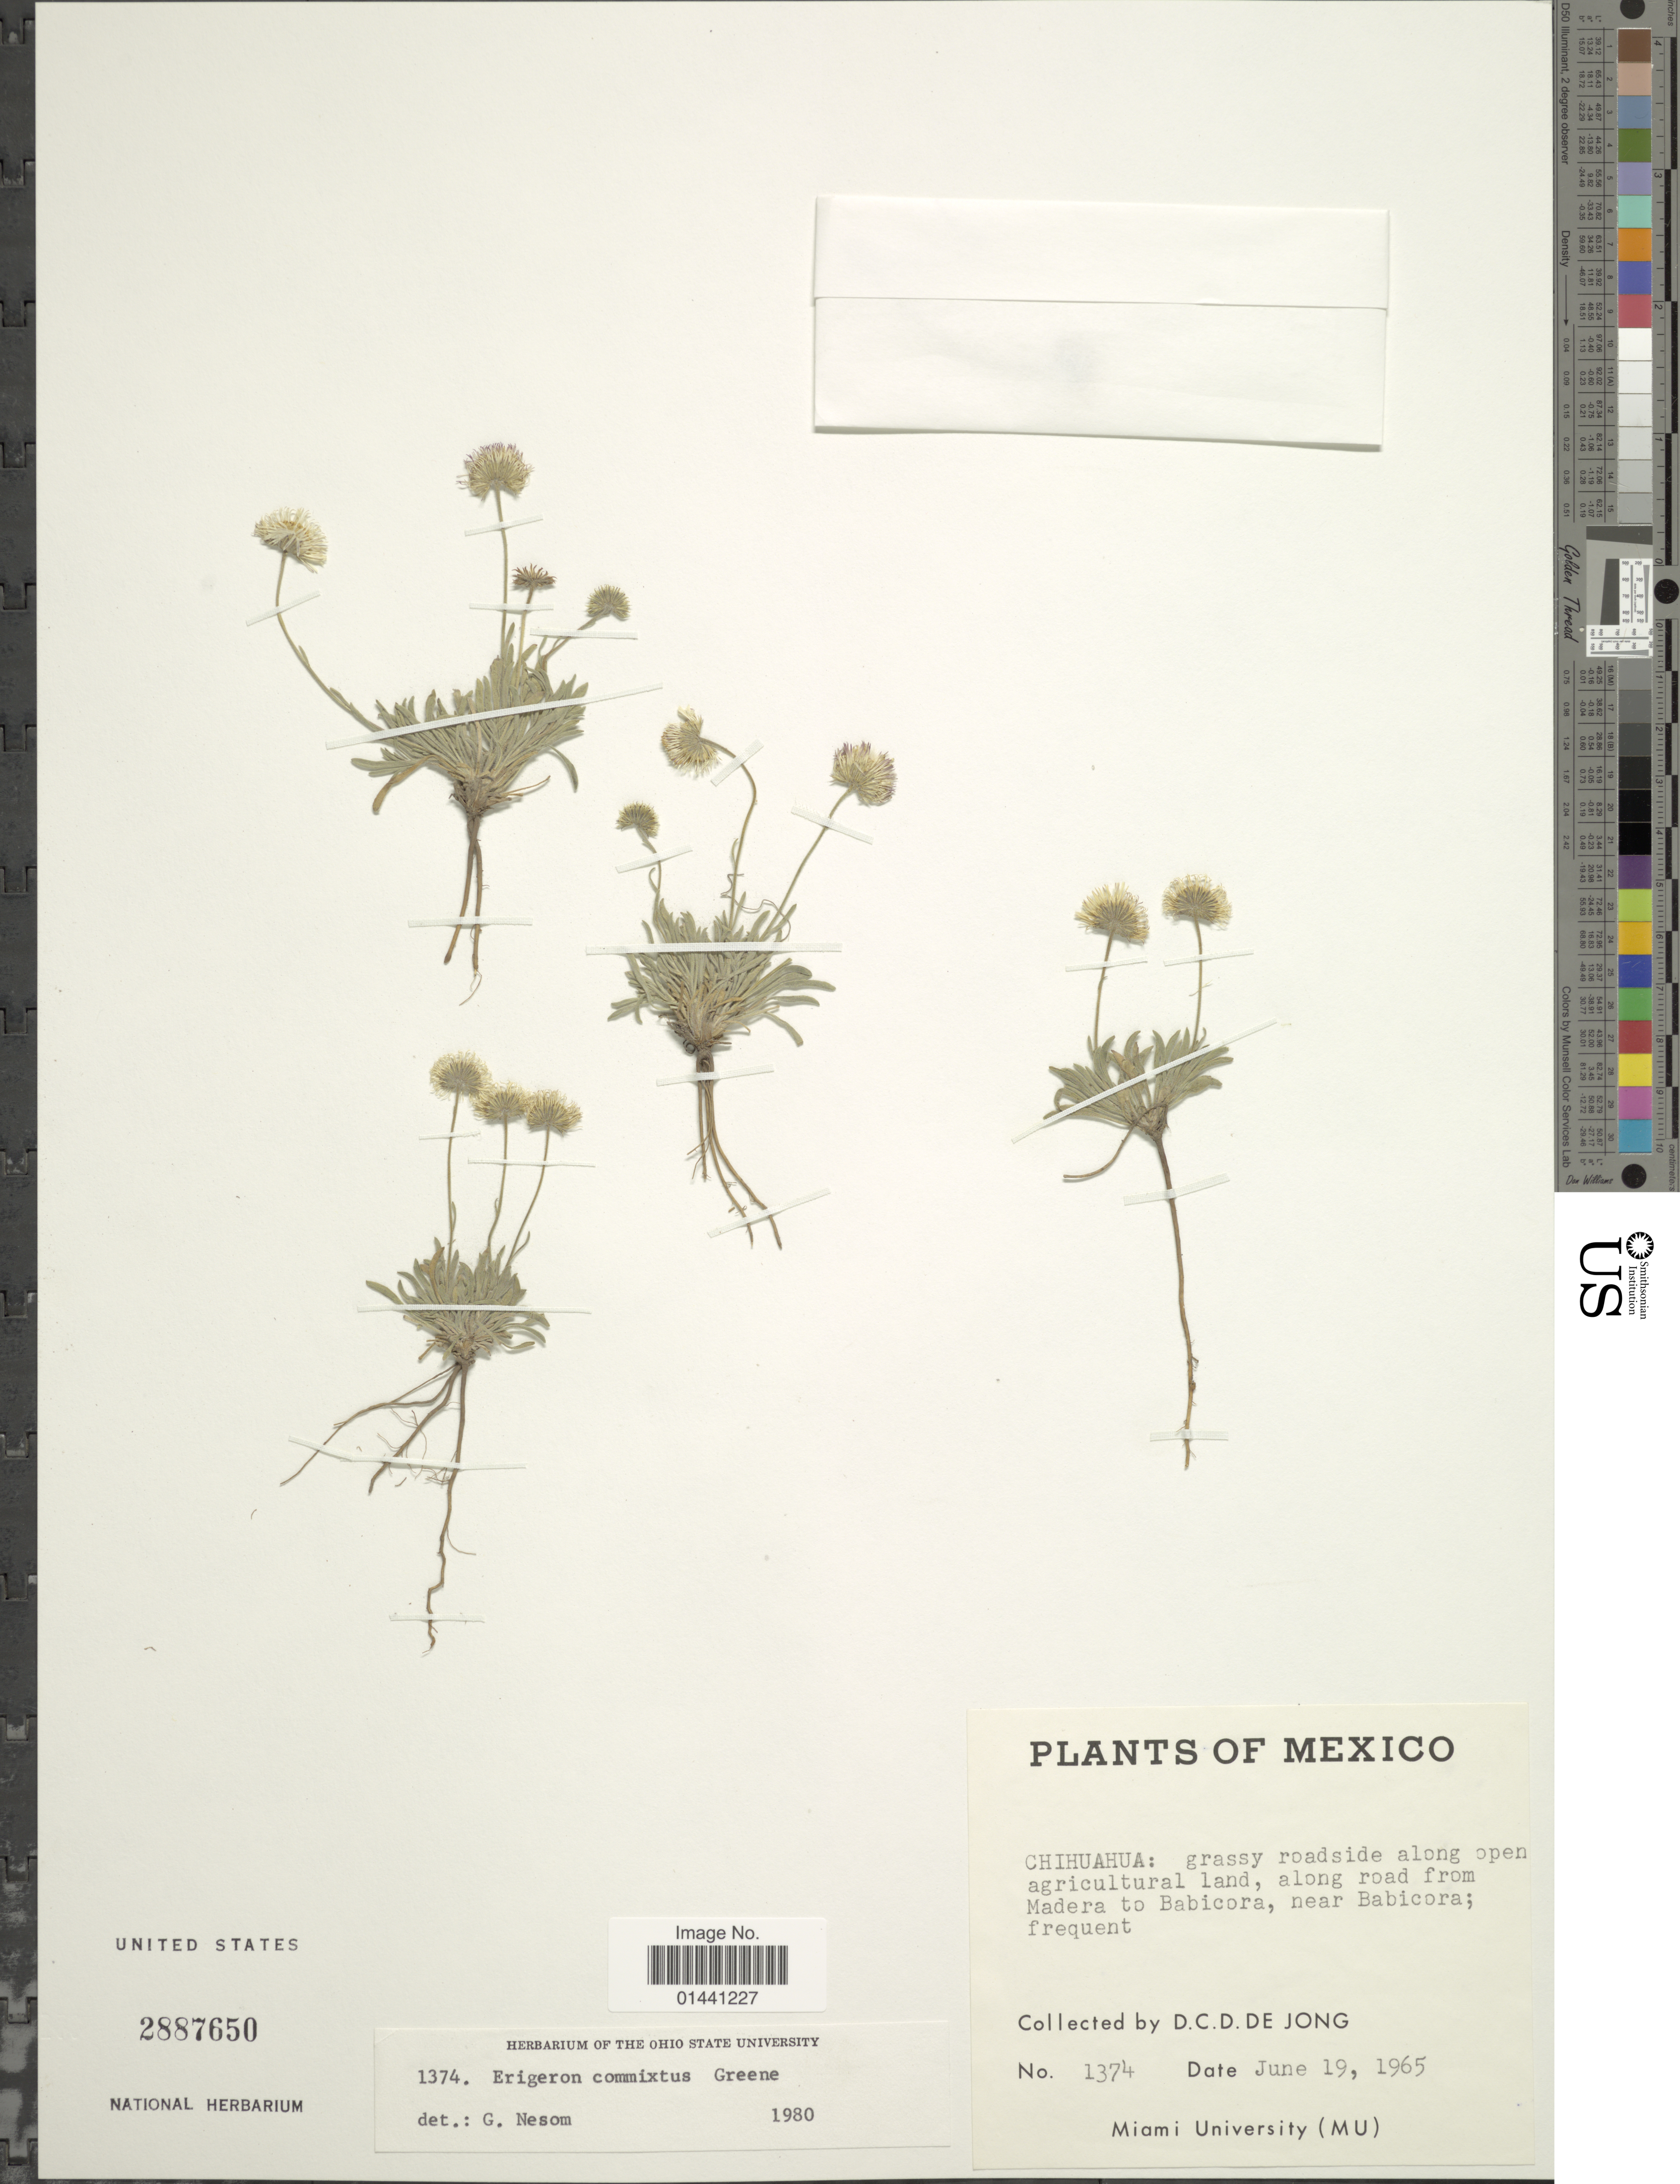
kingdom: Plantae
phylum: Tracheophyta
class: Magnoliopsida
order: Asterales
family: Asteraceae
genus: Erigeron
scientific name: Erigeron commixtus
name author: Greene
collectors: D. De Jong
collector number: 1374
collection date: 1965-06-19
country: Mexico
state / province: Chihuahua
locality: Grassy roadside along open agricultural land, along road from Madera to Babicora, near Babicora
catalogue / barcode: US 2887650